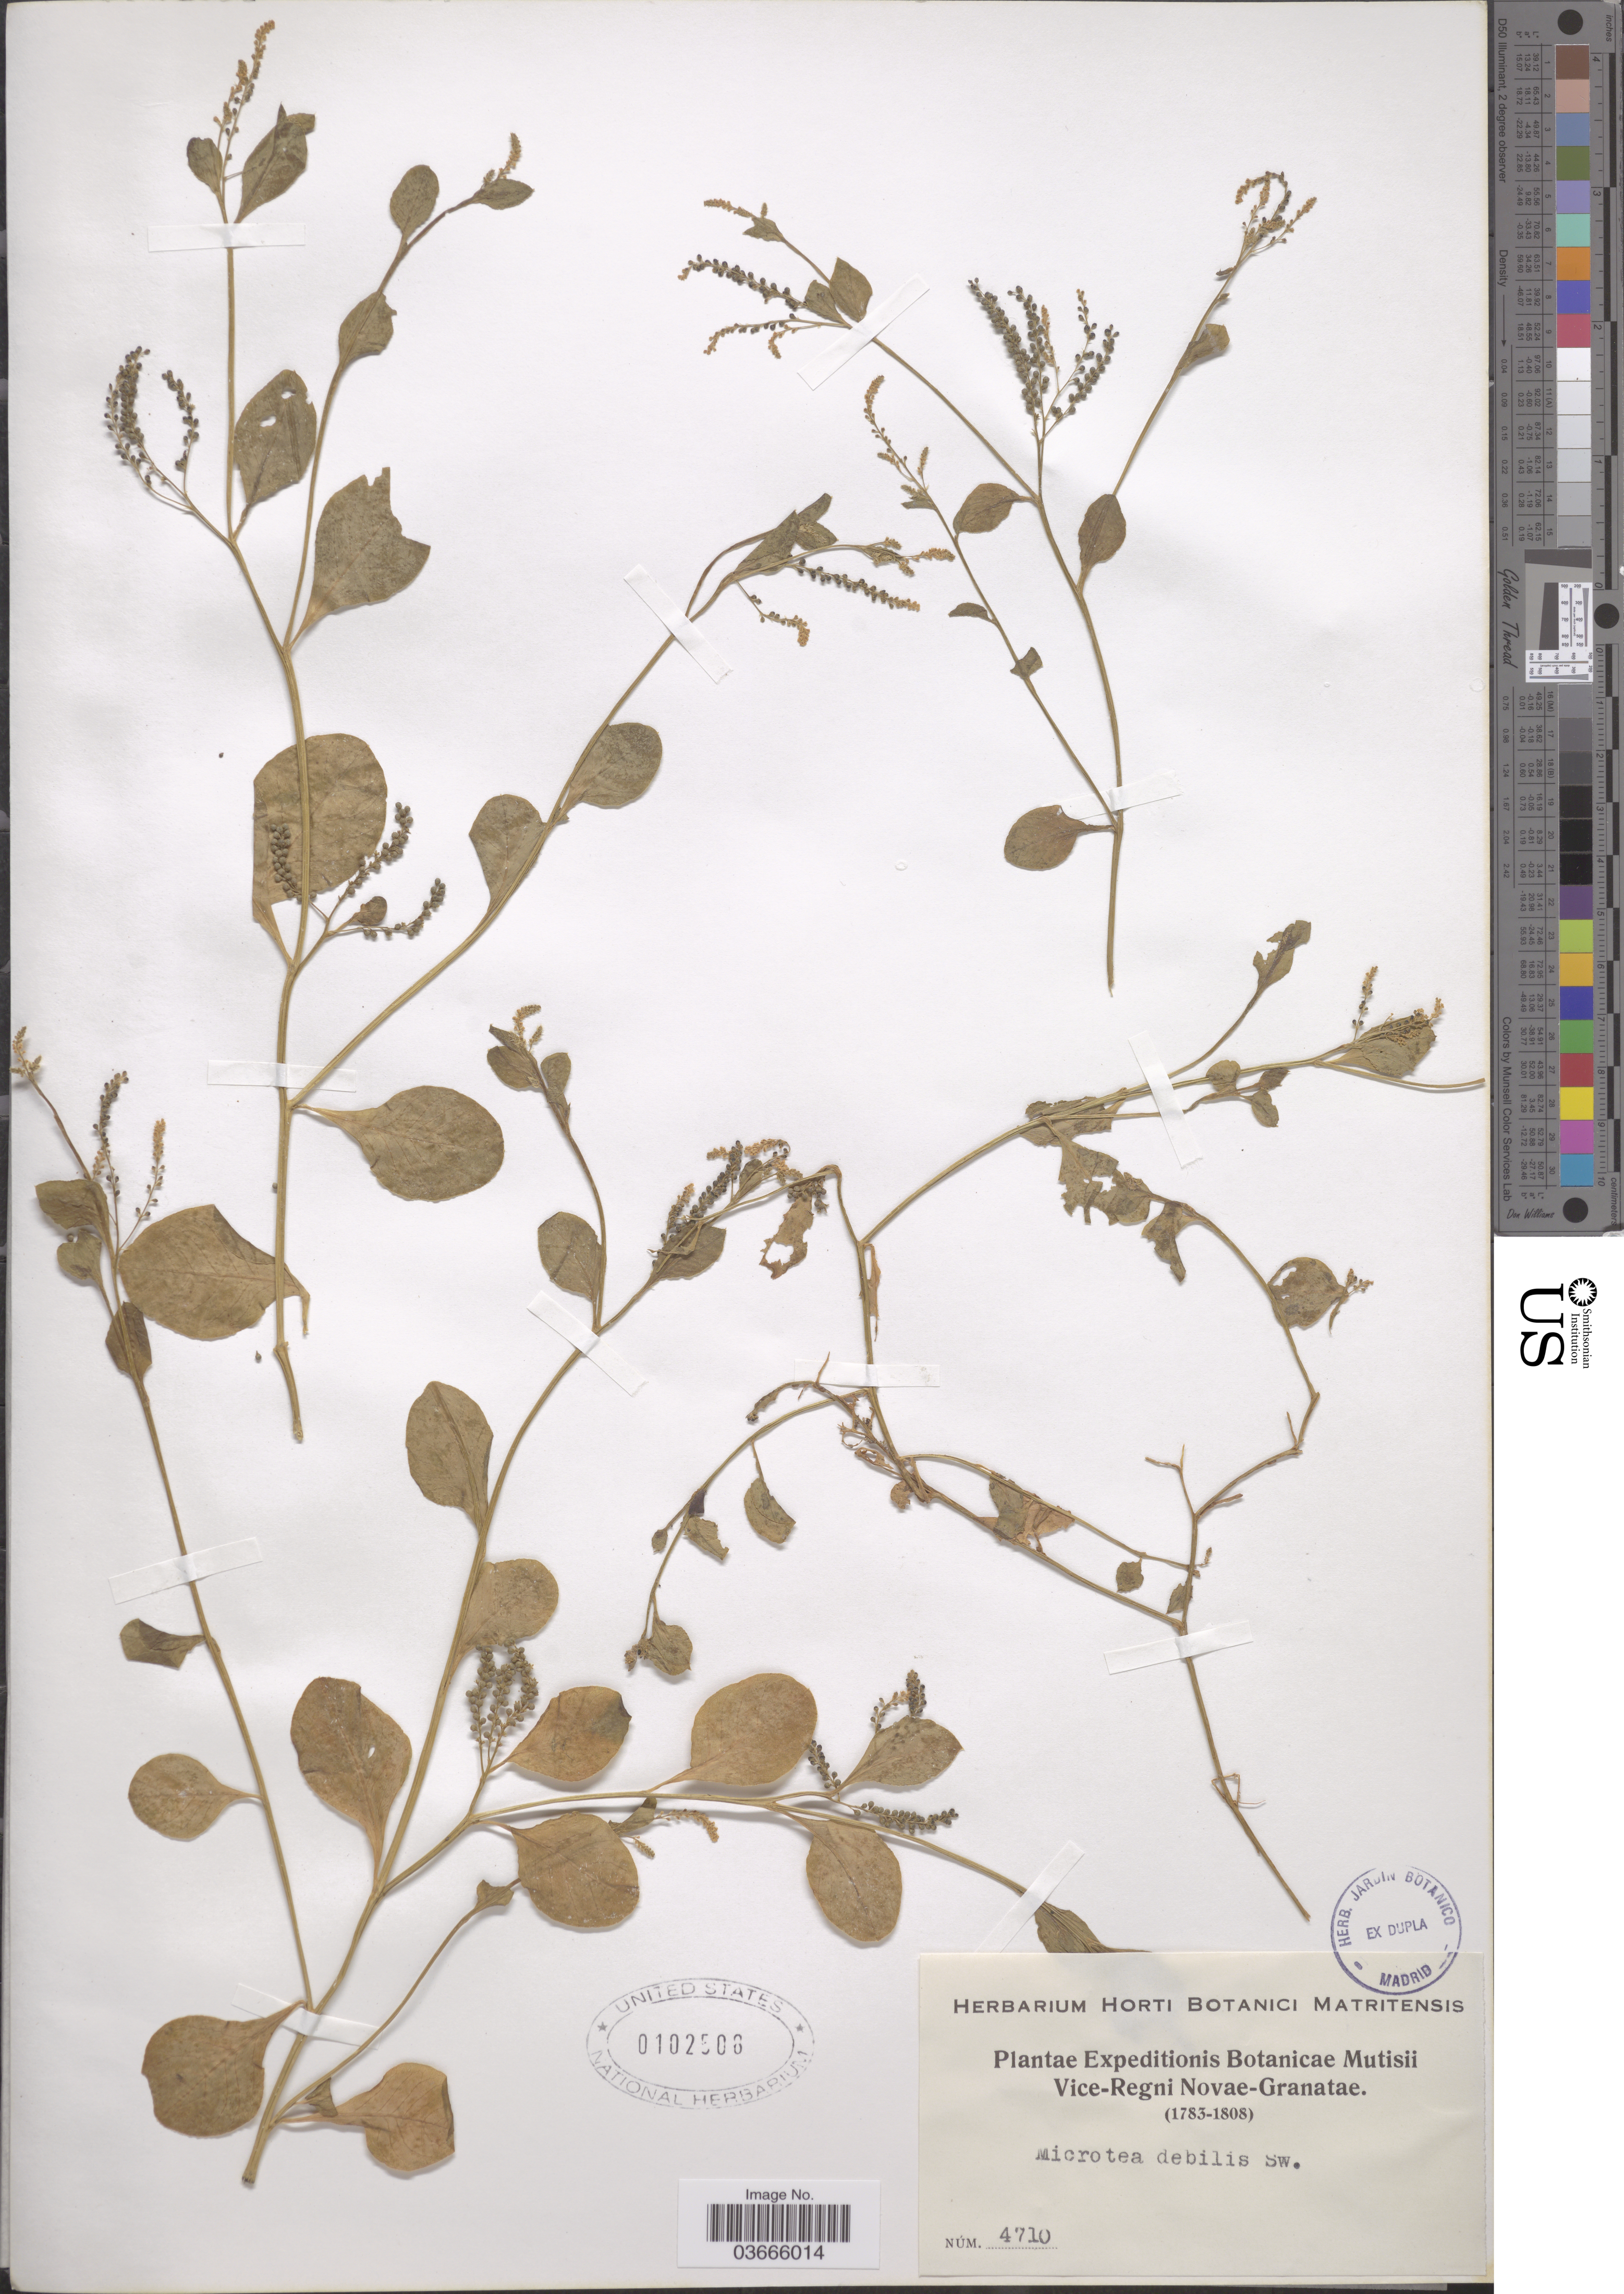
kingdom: Plantae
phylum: Tracheophyta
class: Magnoliopsida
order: Caryophyllales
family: Microteaceae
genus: Microtea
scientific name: Microtea debilis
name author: Sw.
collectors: Expeditions Botanicae Mutisii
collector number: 4710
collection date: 1783/1808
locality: Vice-Regni Novae-Granatae.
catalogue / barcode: US 102508